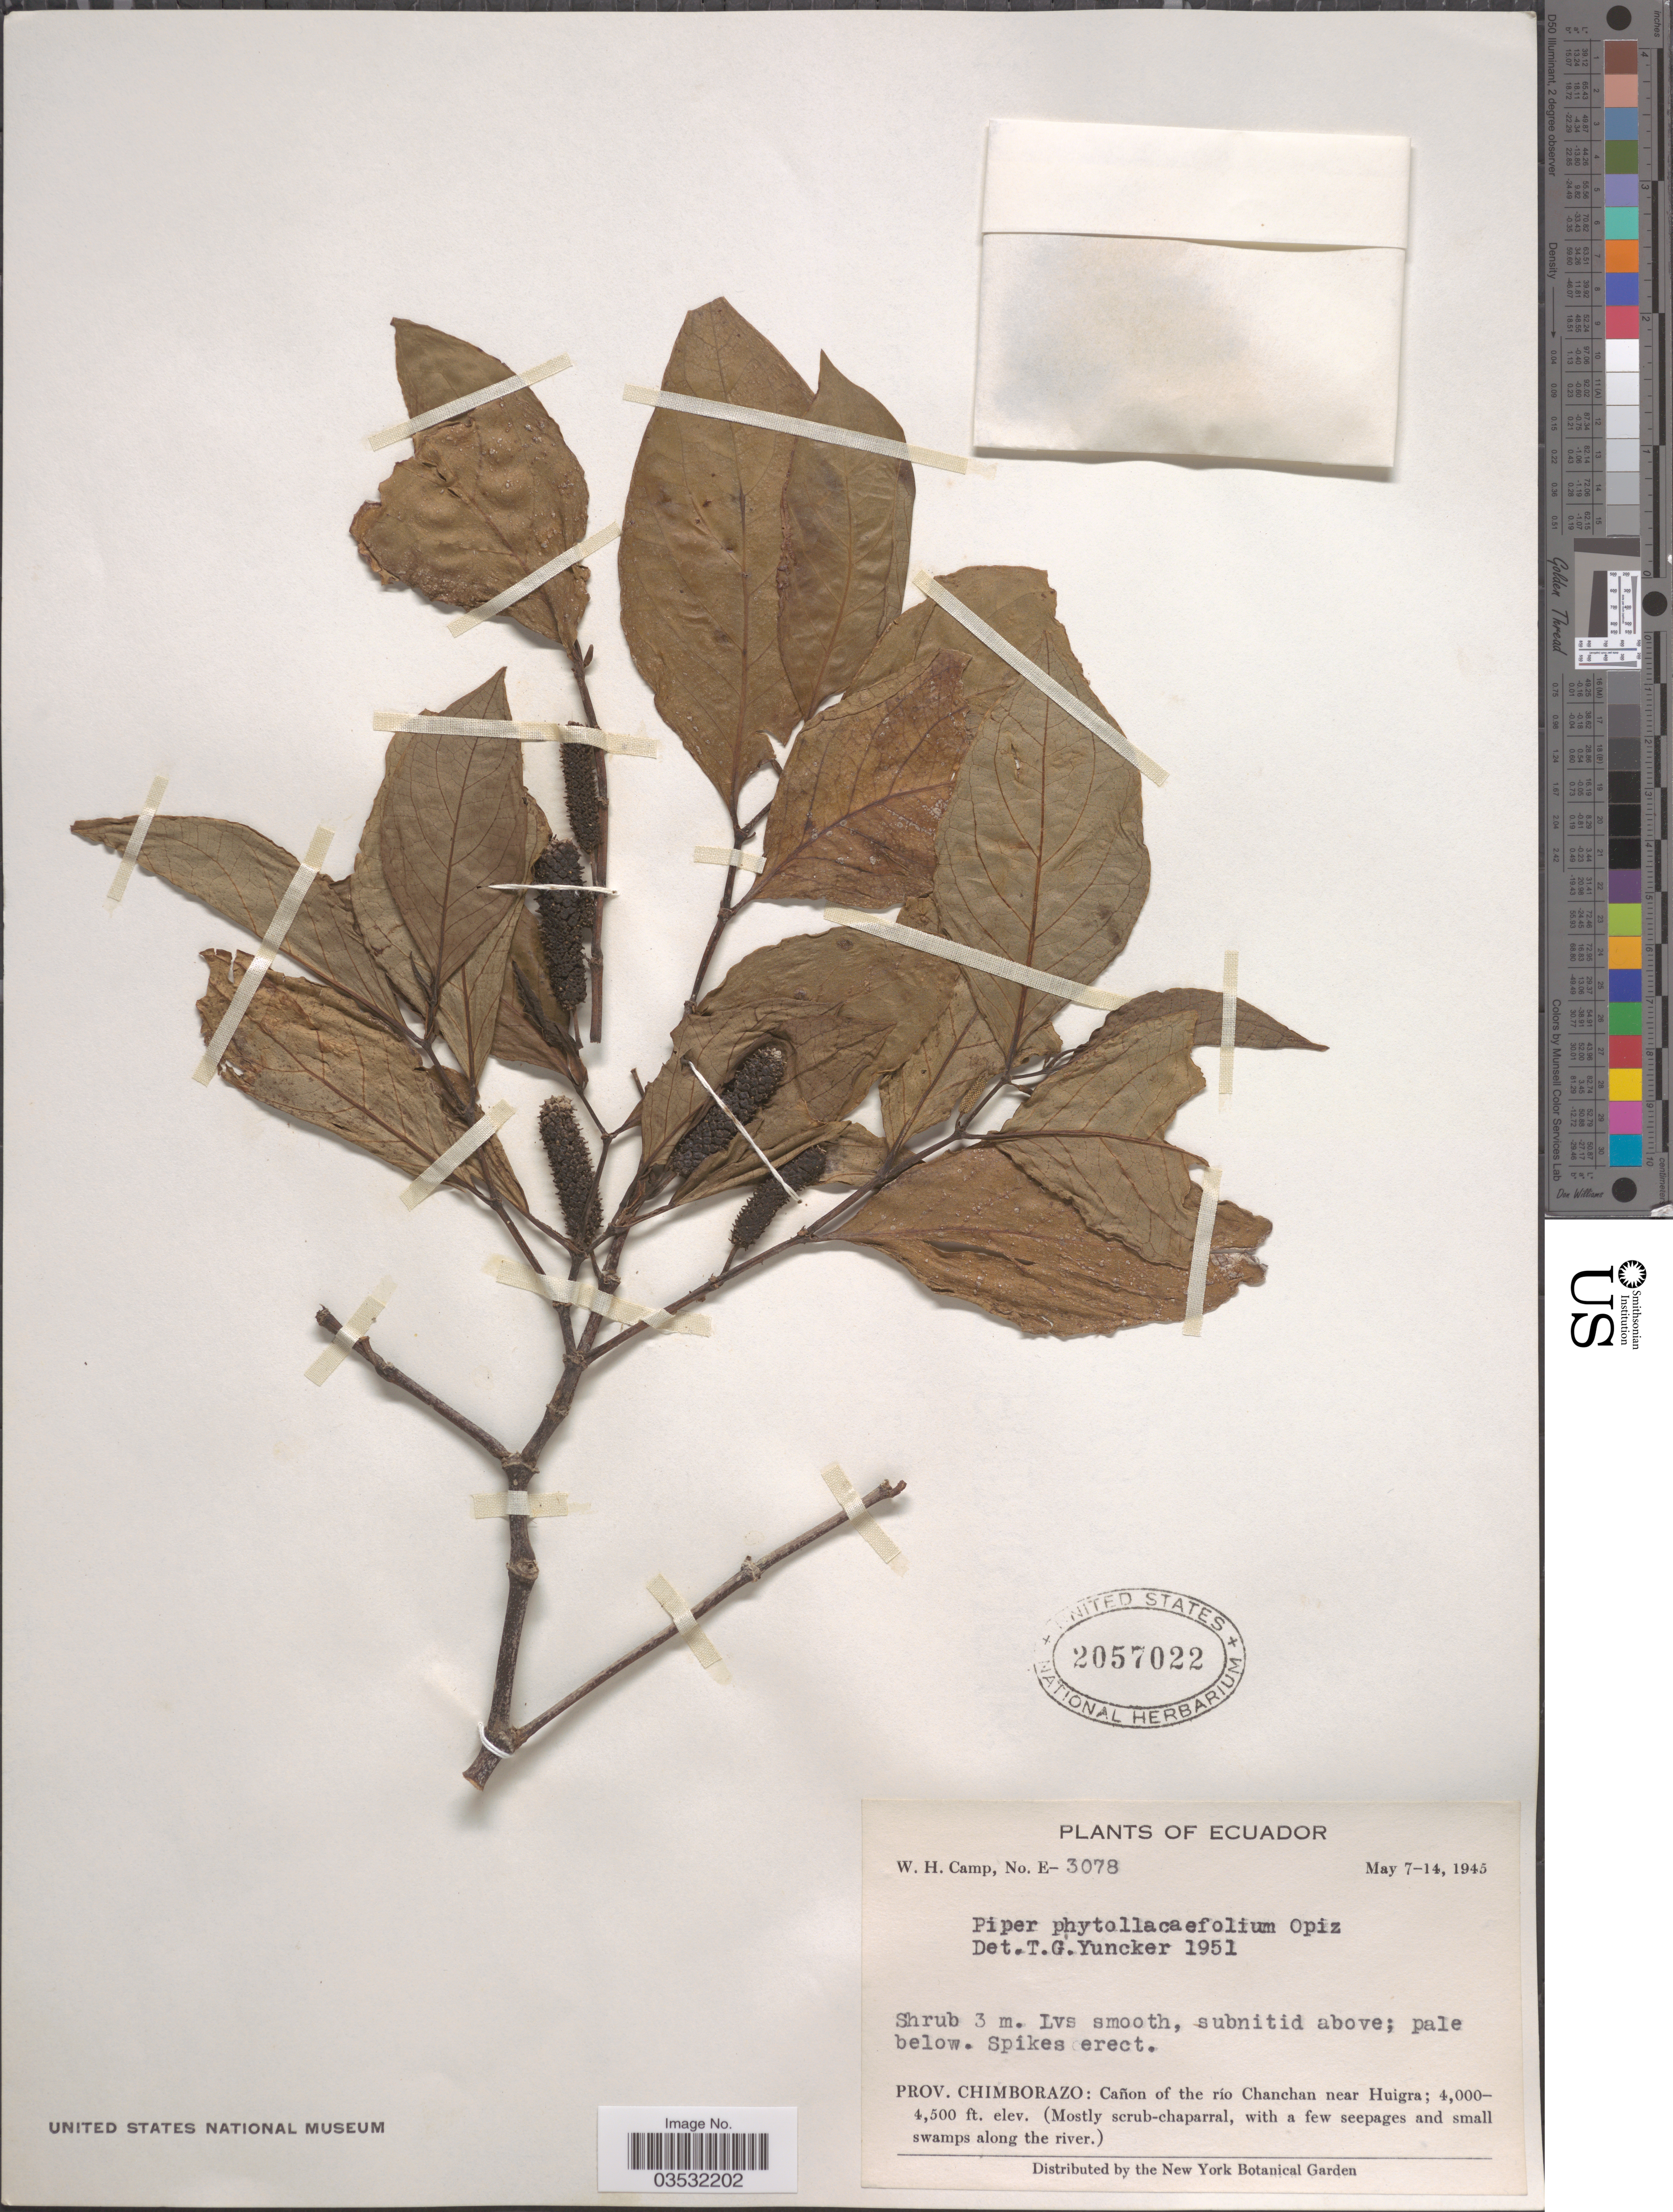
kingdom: Plantae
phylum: Tracheophyta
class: Magnoliopsida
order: Piperales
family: Piperaceae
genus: Piper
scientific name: Piper phytolaccifolium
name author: Opiz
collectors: W. H. Camp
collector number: E-3078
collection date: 1945-05-07/1945-05-14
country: Ecuador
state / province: Chimborazo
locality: Cañon of the río Chanchan near Huigra.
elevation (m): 1219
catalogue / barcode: US 2057022